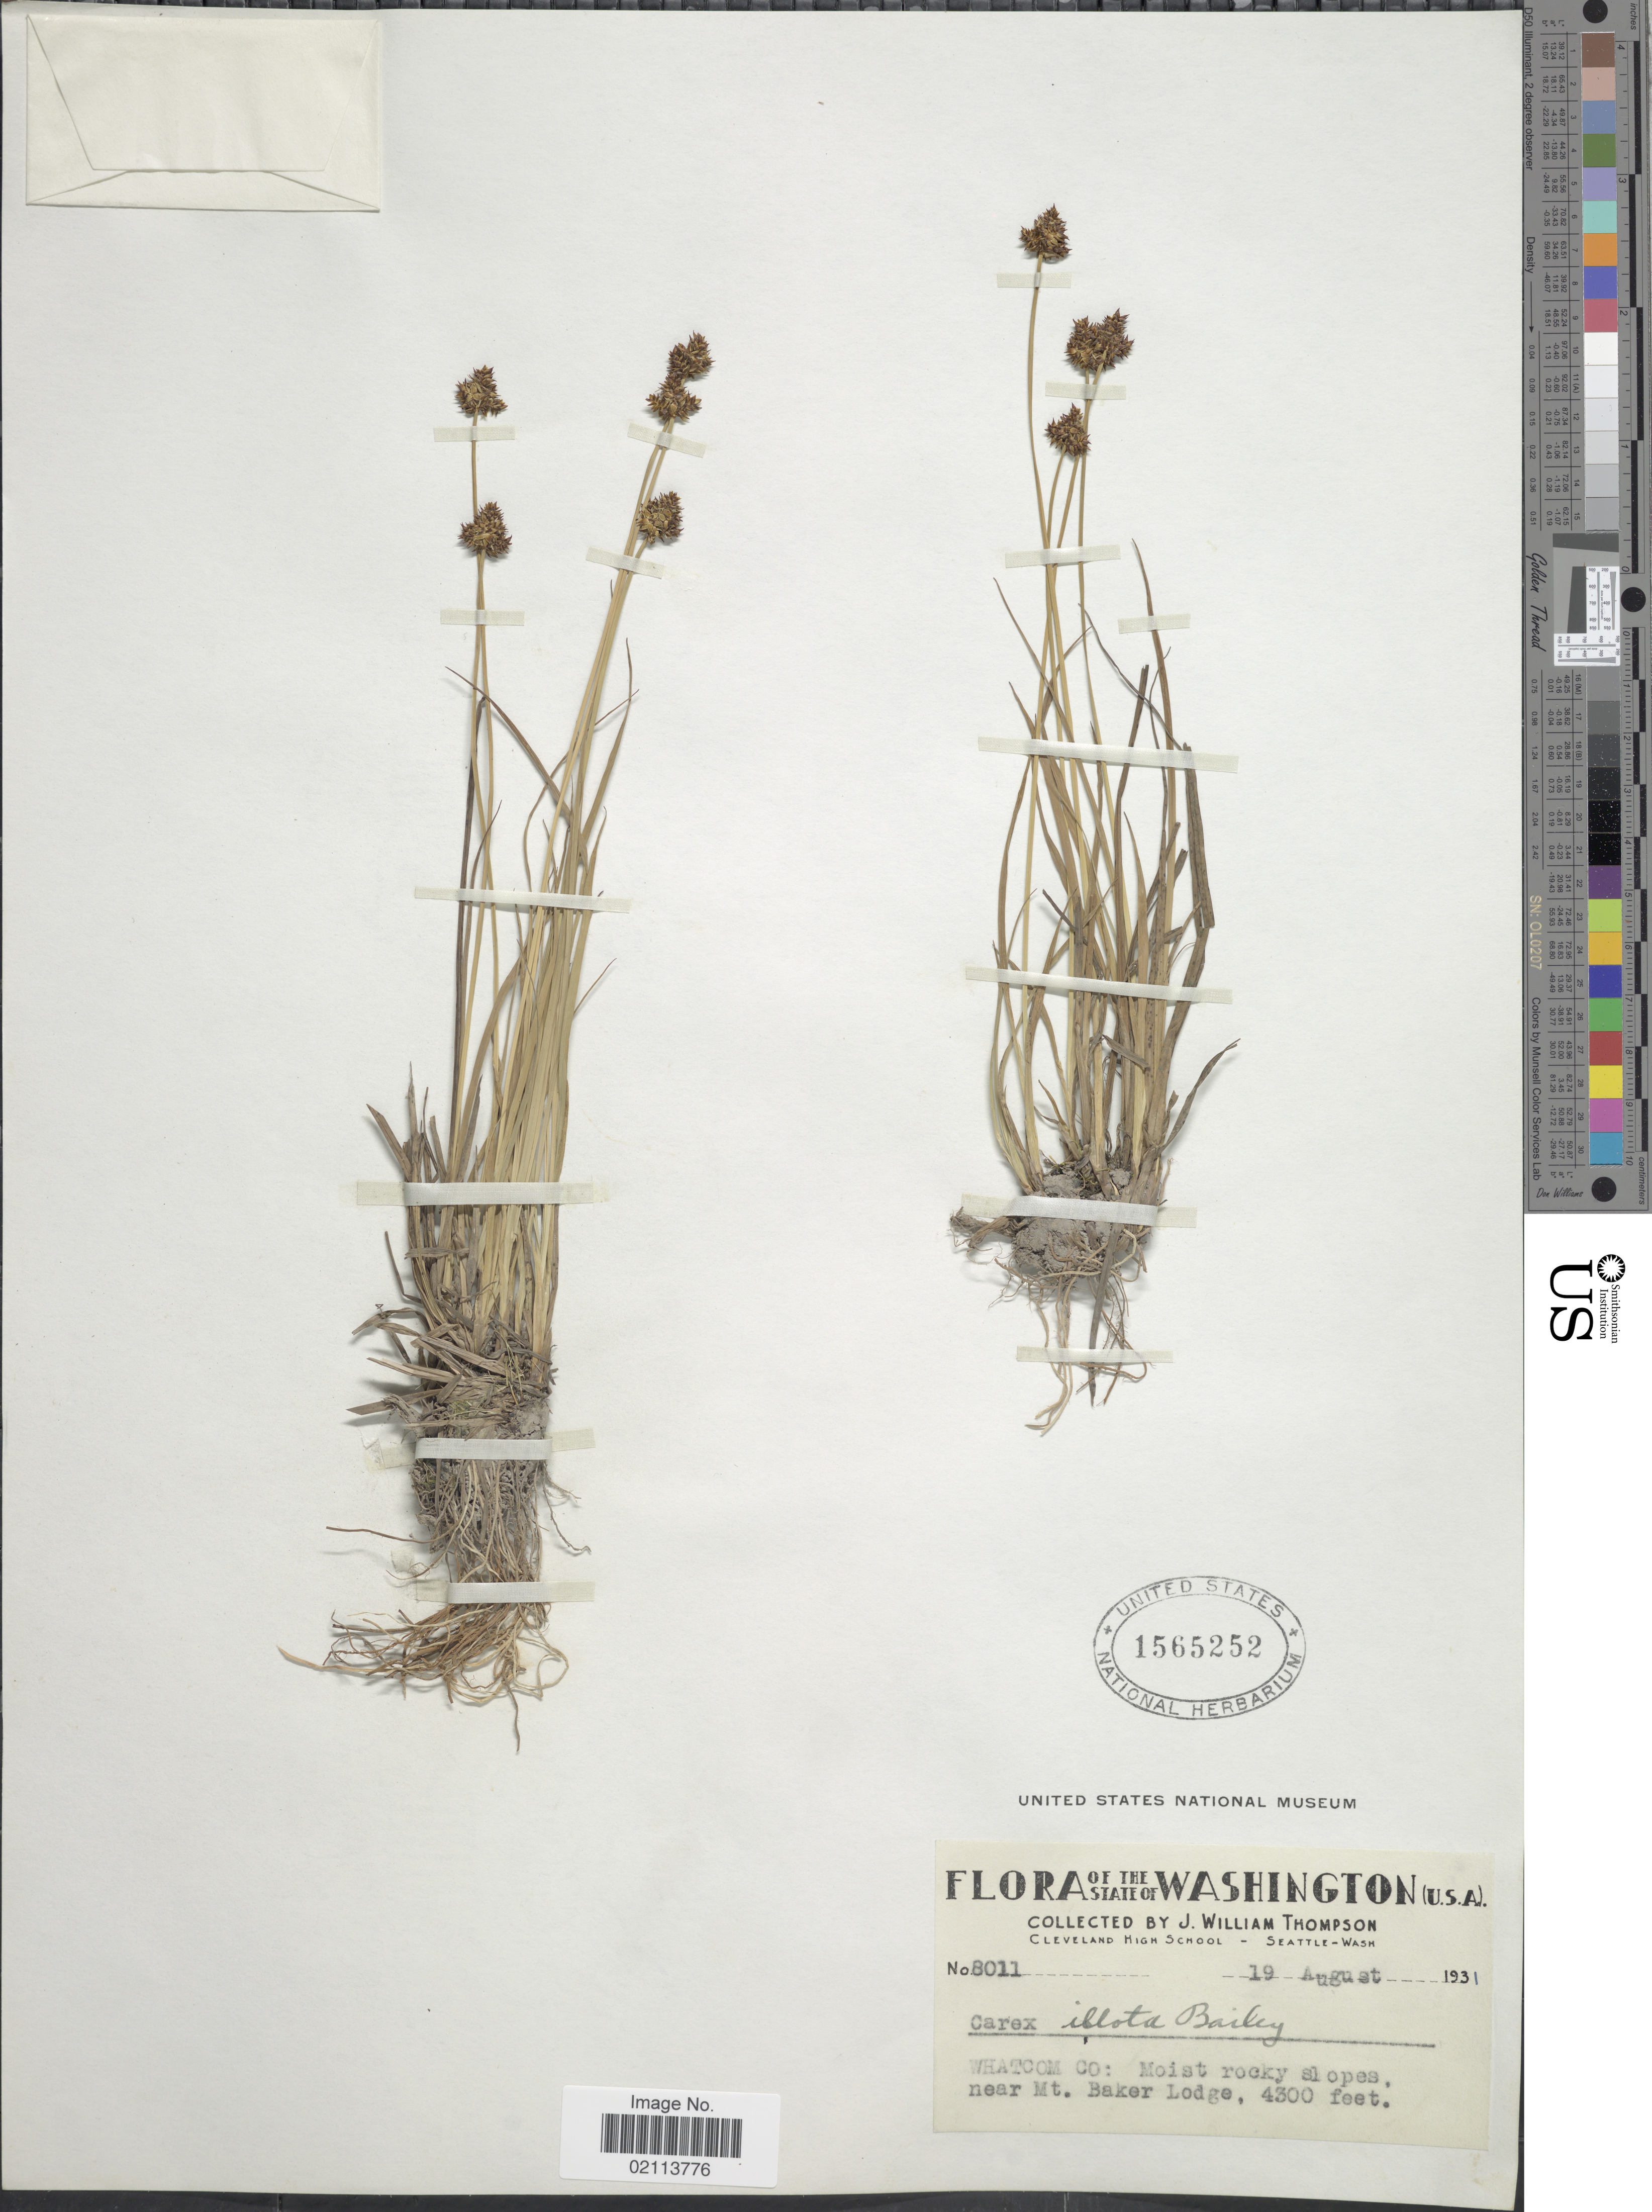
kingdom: Plantae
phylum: Tracheophyta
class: Liliopsida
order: Poales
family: Cyperaceae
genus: Carex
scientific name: Carex illota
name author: L.H. Bailey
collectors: J. W. Thompson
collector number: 8011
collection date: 1931-08-19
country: United States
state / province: Washington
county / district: Whatcom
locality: Whatcom Co.: Moist rocky slopes near Mt. Baker Lodge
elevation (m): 1311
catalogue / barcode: US 1565252